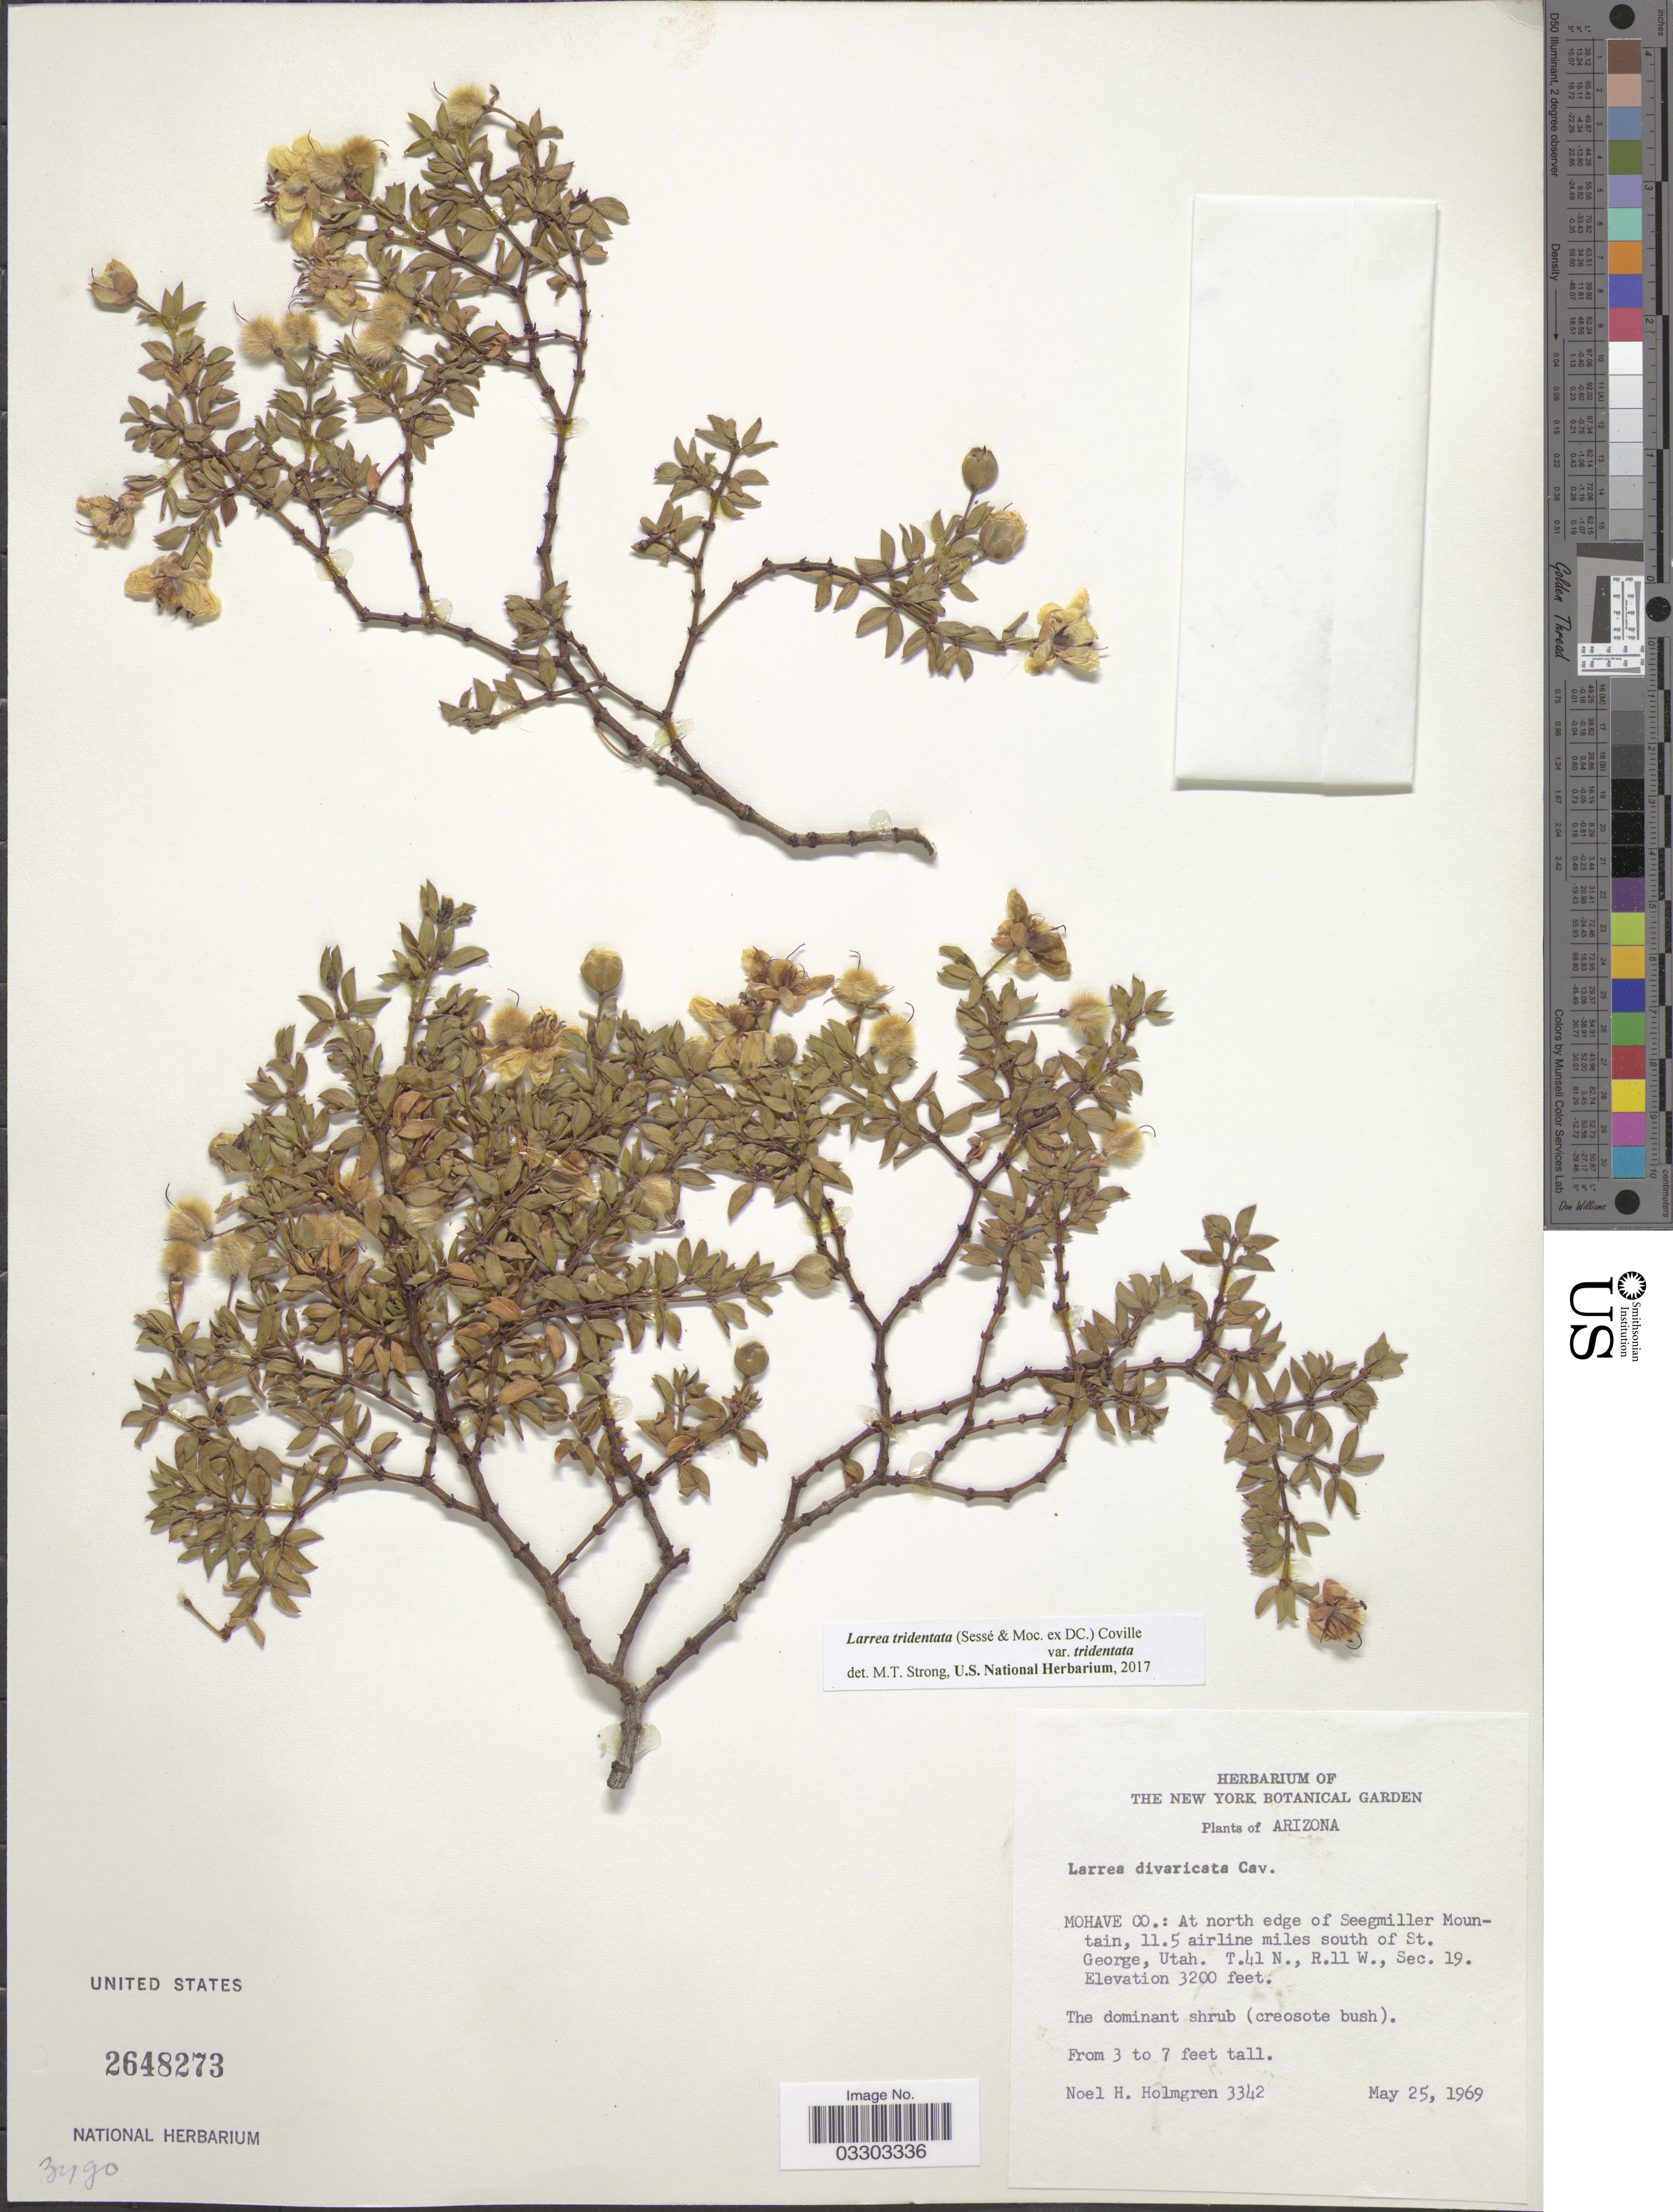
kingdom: Plantae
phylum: Tracheophyta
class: Magnoliopsida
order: Zygophyllales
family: Zygophyllaceae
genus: Larrea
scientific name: Larrea tridentata var. tridentata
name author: (Sessé & Moc. ex DC.) Coville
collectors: N. H. Holmgren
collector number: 3342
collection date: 1969-05-25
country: United States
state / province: Arizona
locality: Mohave Co.: At north edge of Seegmiller Mountain, 11.5 airline miles south of St. George, Utah. T.41 N., R.11 W., Sec. 19.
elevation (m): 975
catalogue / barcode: US 2648273